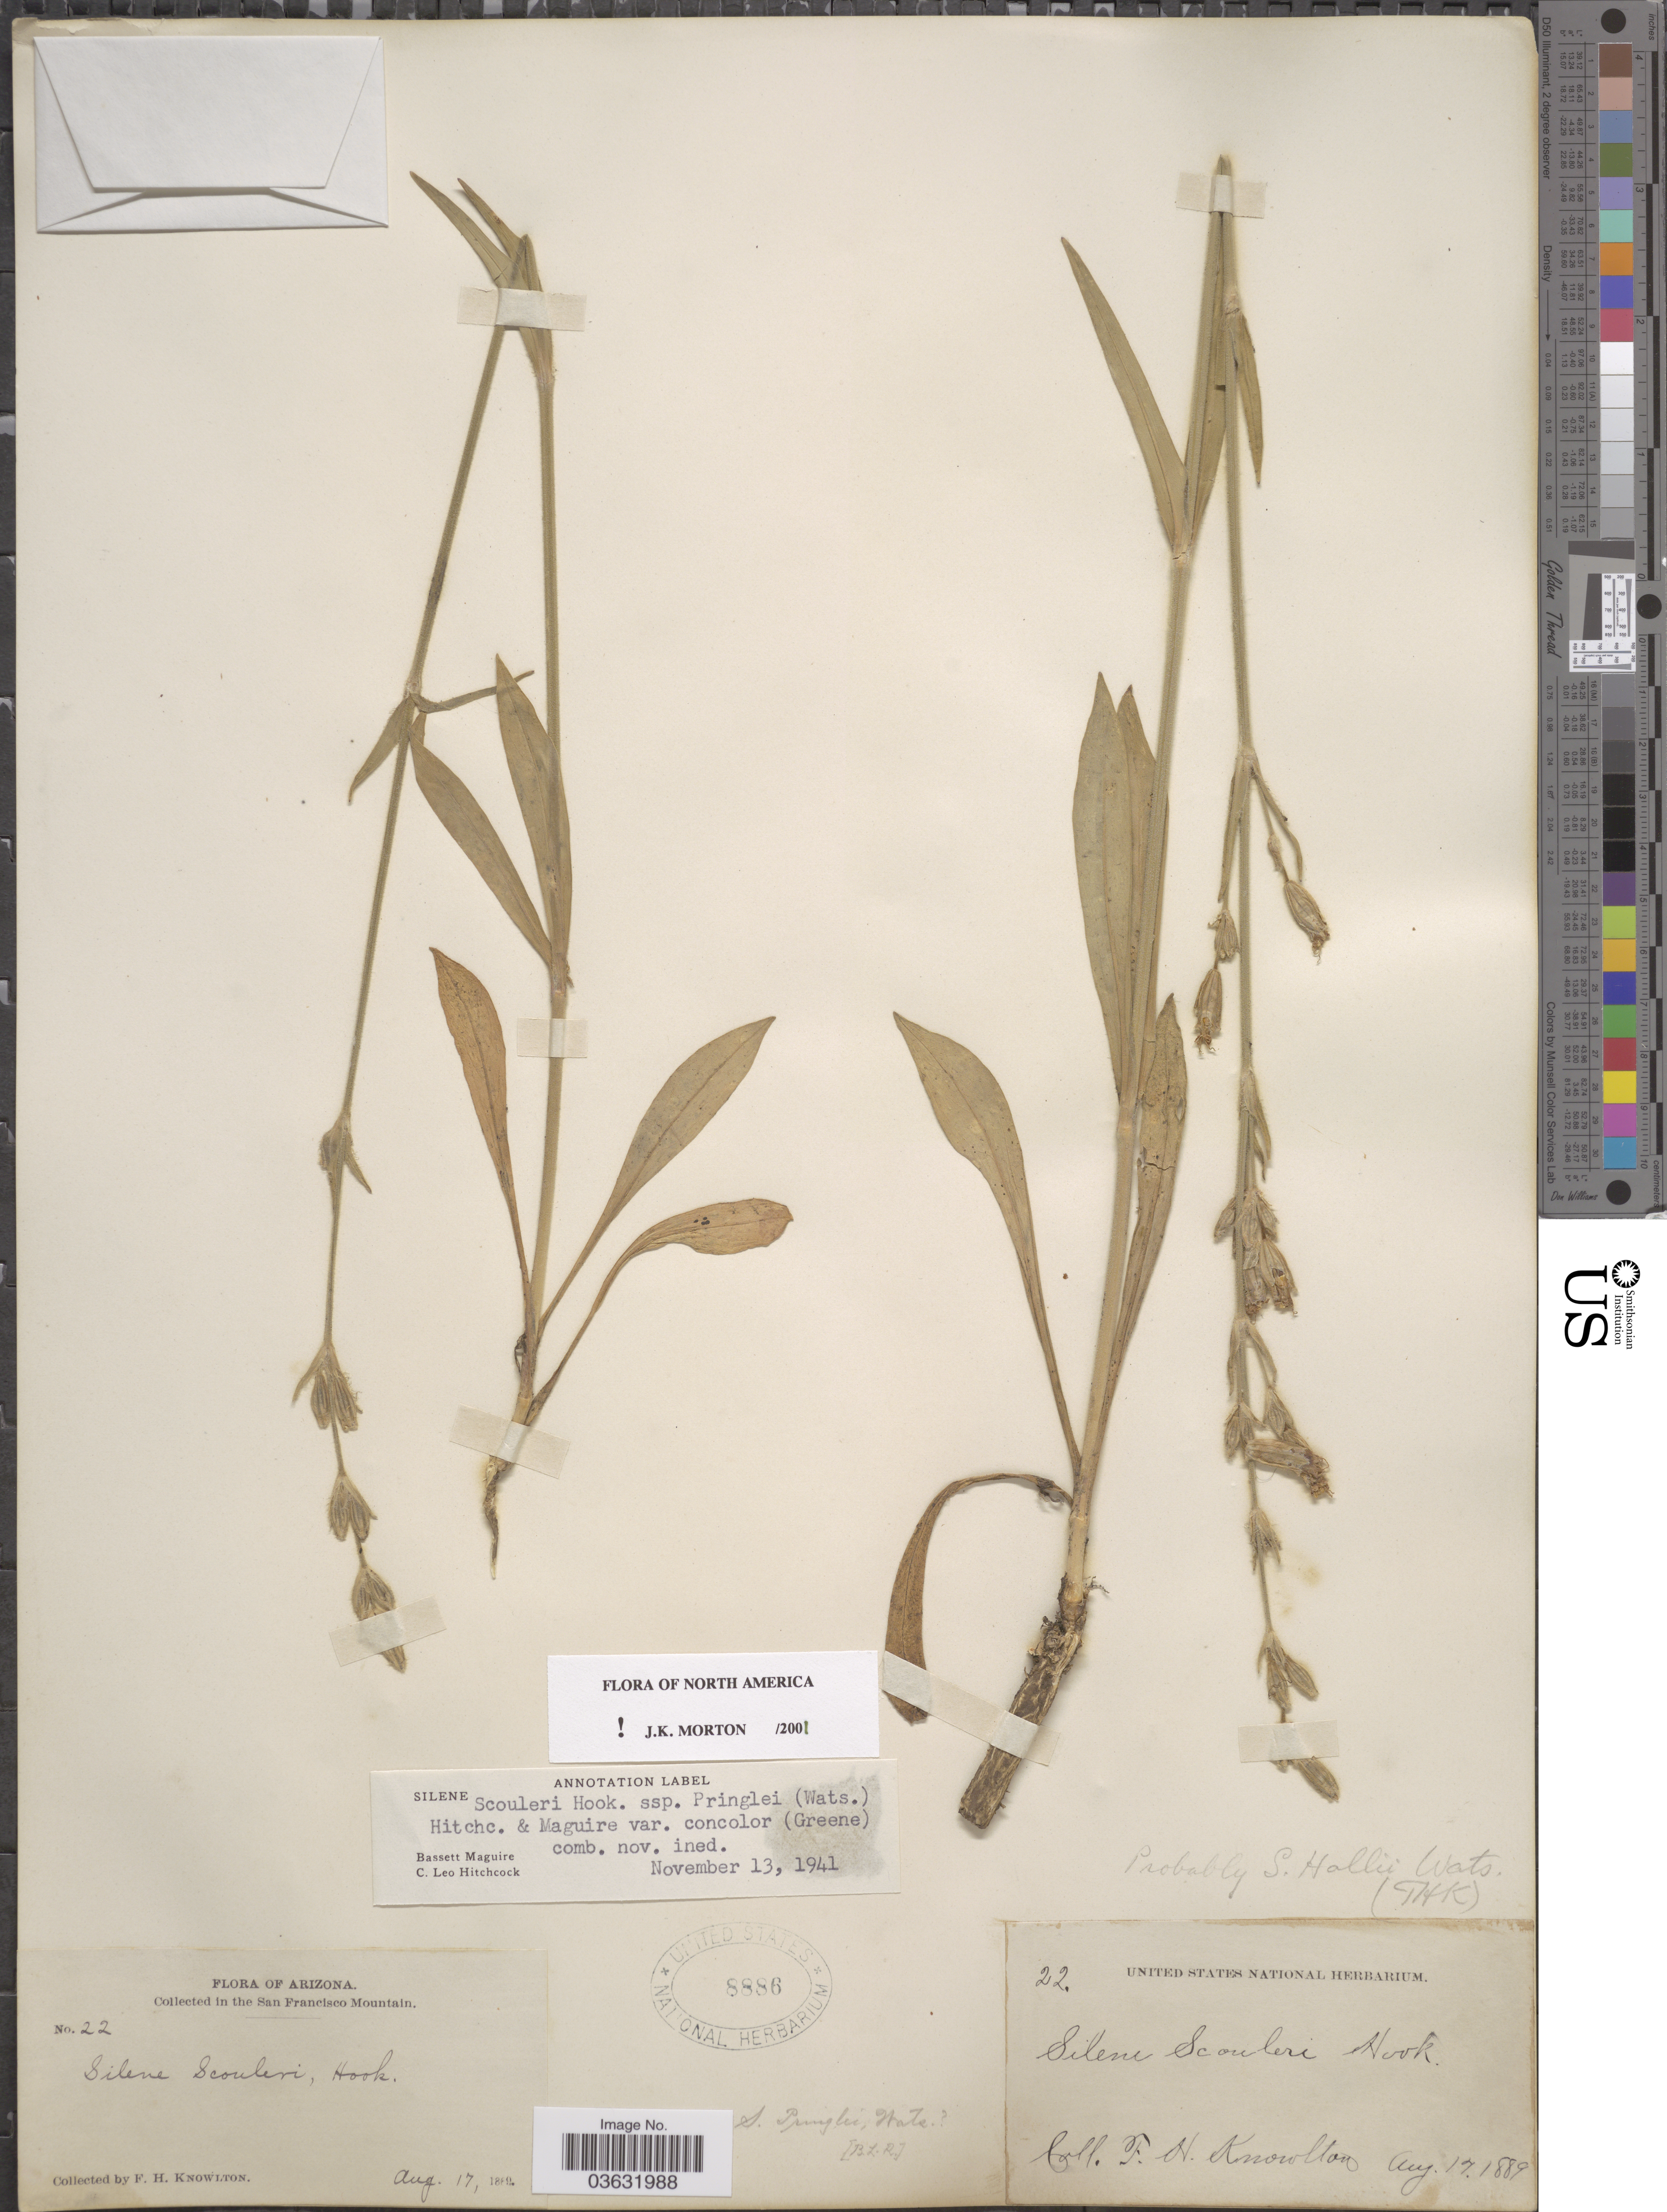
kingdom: Plantae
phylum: Tracheophyta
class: Magnoliopsida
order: Caryophyllales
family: Caryophyllaceae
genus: Silene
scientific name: Silene scouleri var. concolor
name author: (Greene) C.L. Hitchc. & Maguire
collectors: F. H. Knowlton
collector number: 22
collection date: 1889-08-17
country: United States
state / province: Arizona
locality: In the San Francisco Mountain.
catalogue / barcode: US 8886